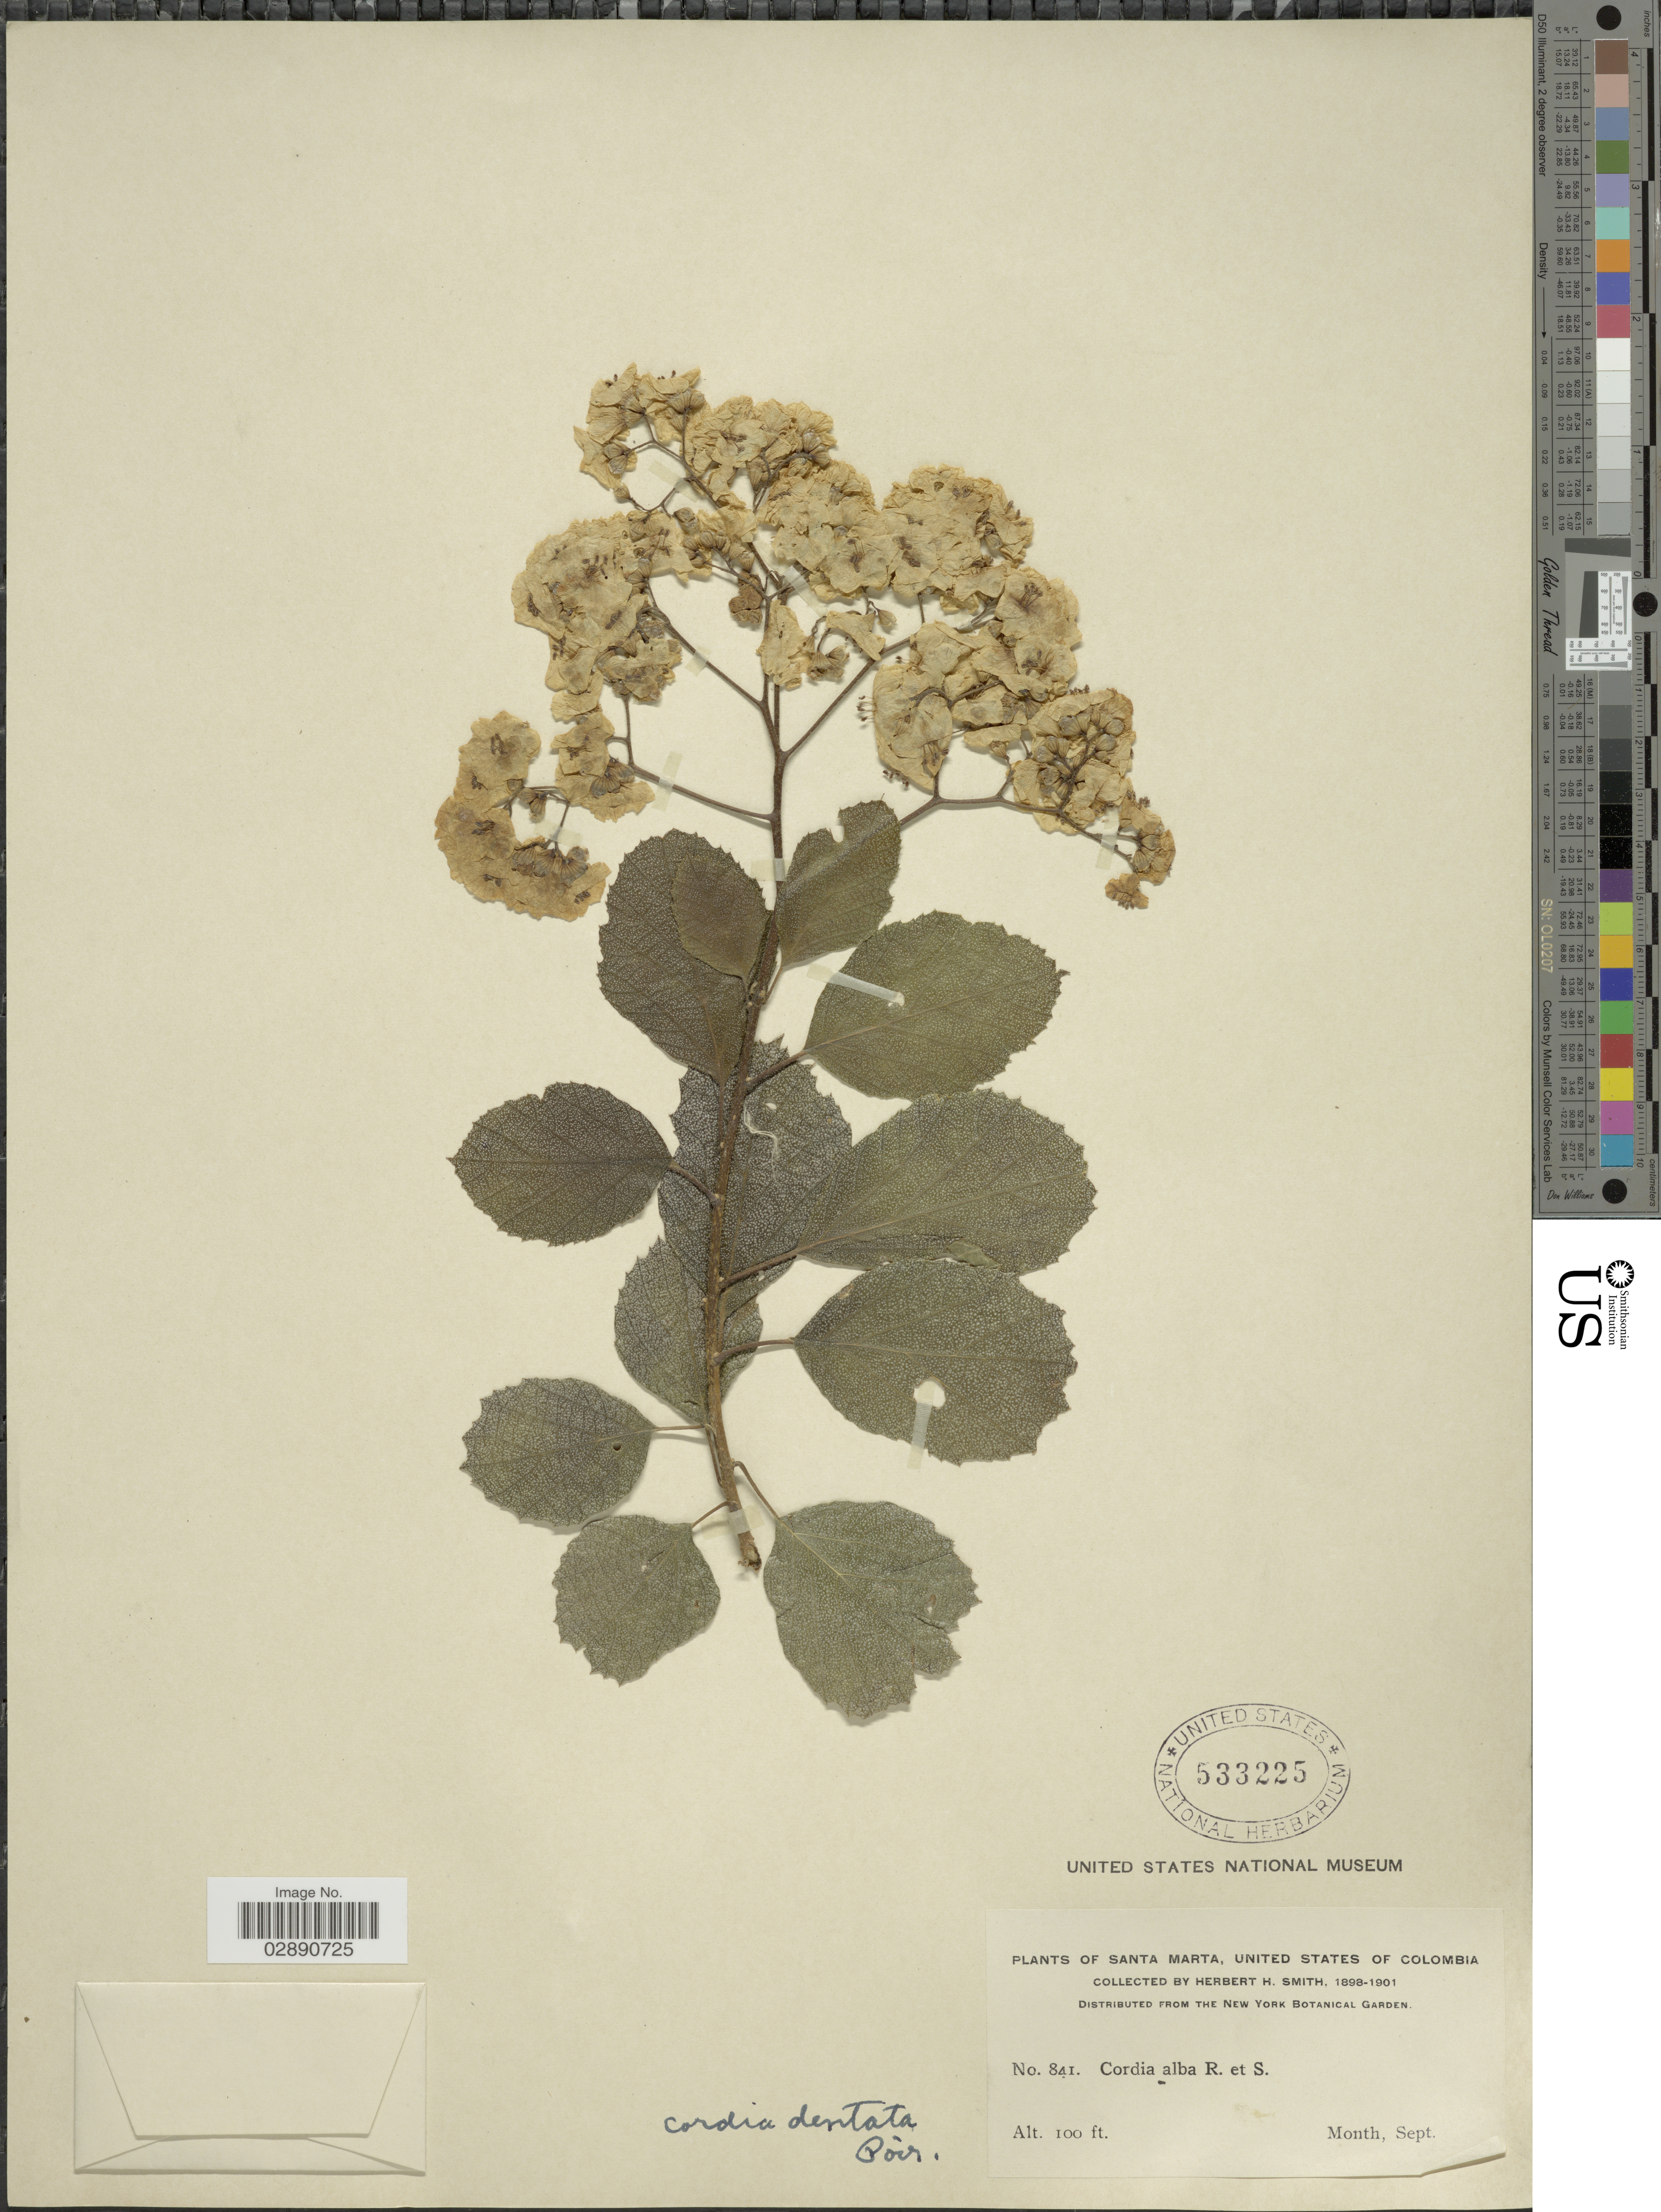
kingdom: Plantae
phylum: Tracheophyta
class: Magnoliopsida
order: Boraginales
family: Cordiaceae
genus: Cordia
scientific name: Cordia dentata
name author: Poir.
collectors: Herbert H. Smith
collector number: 841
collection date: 1898-09/1901-09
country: Colombia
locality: Santa Marta, United States of Colombia.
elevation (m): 30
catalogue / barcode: US 533225